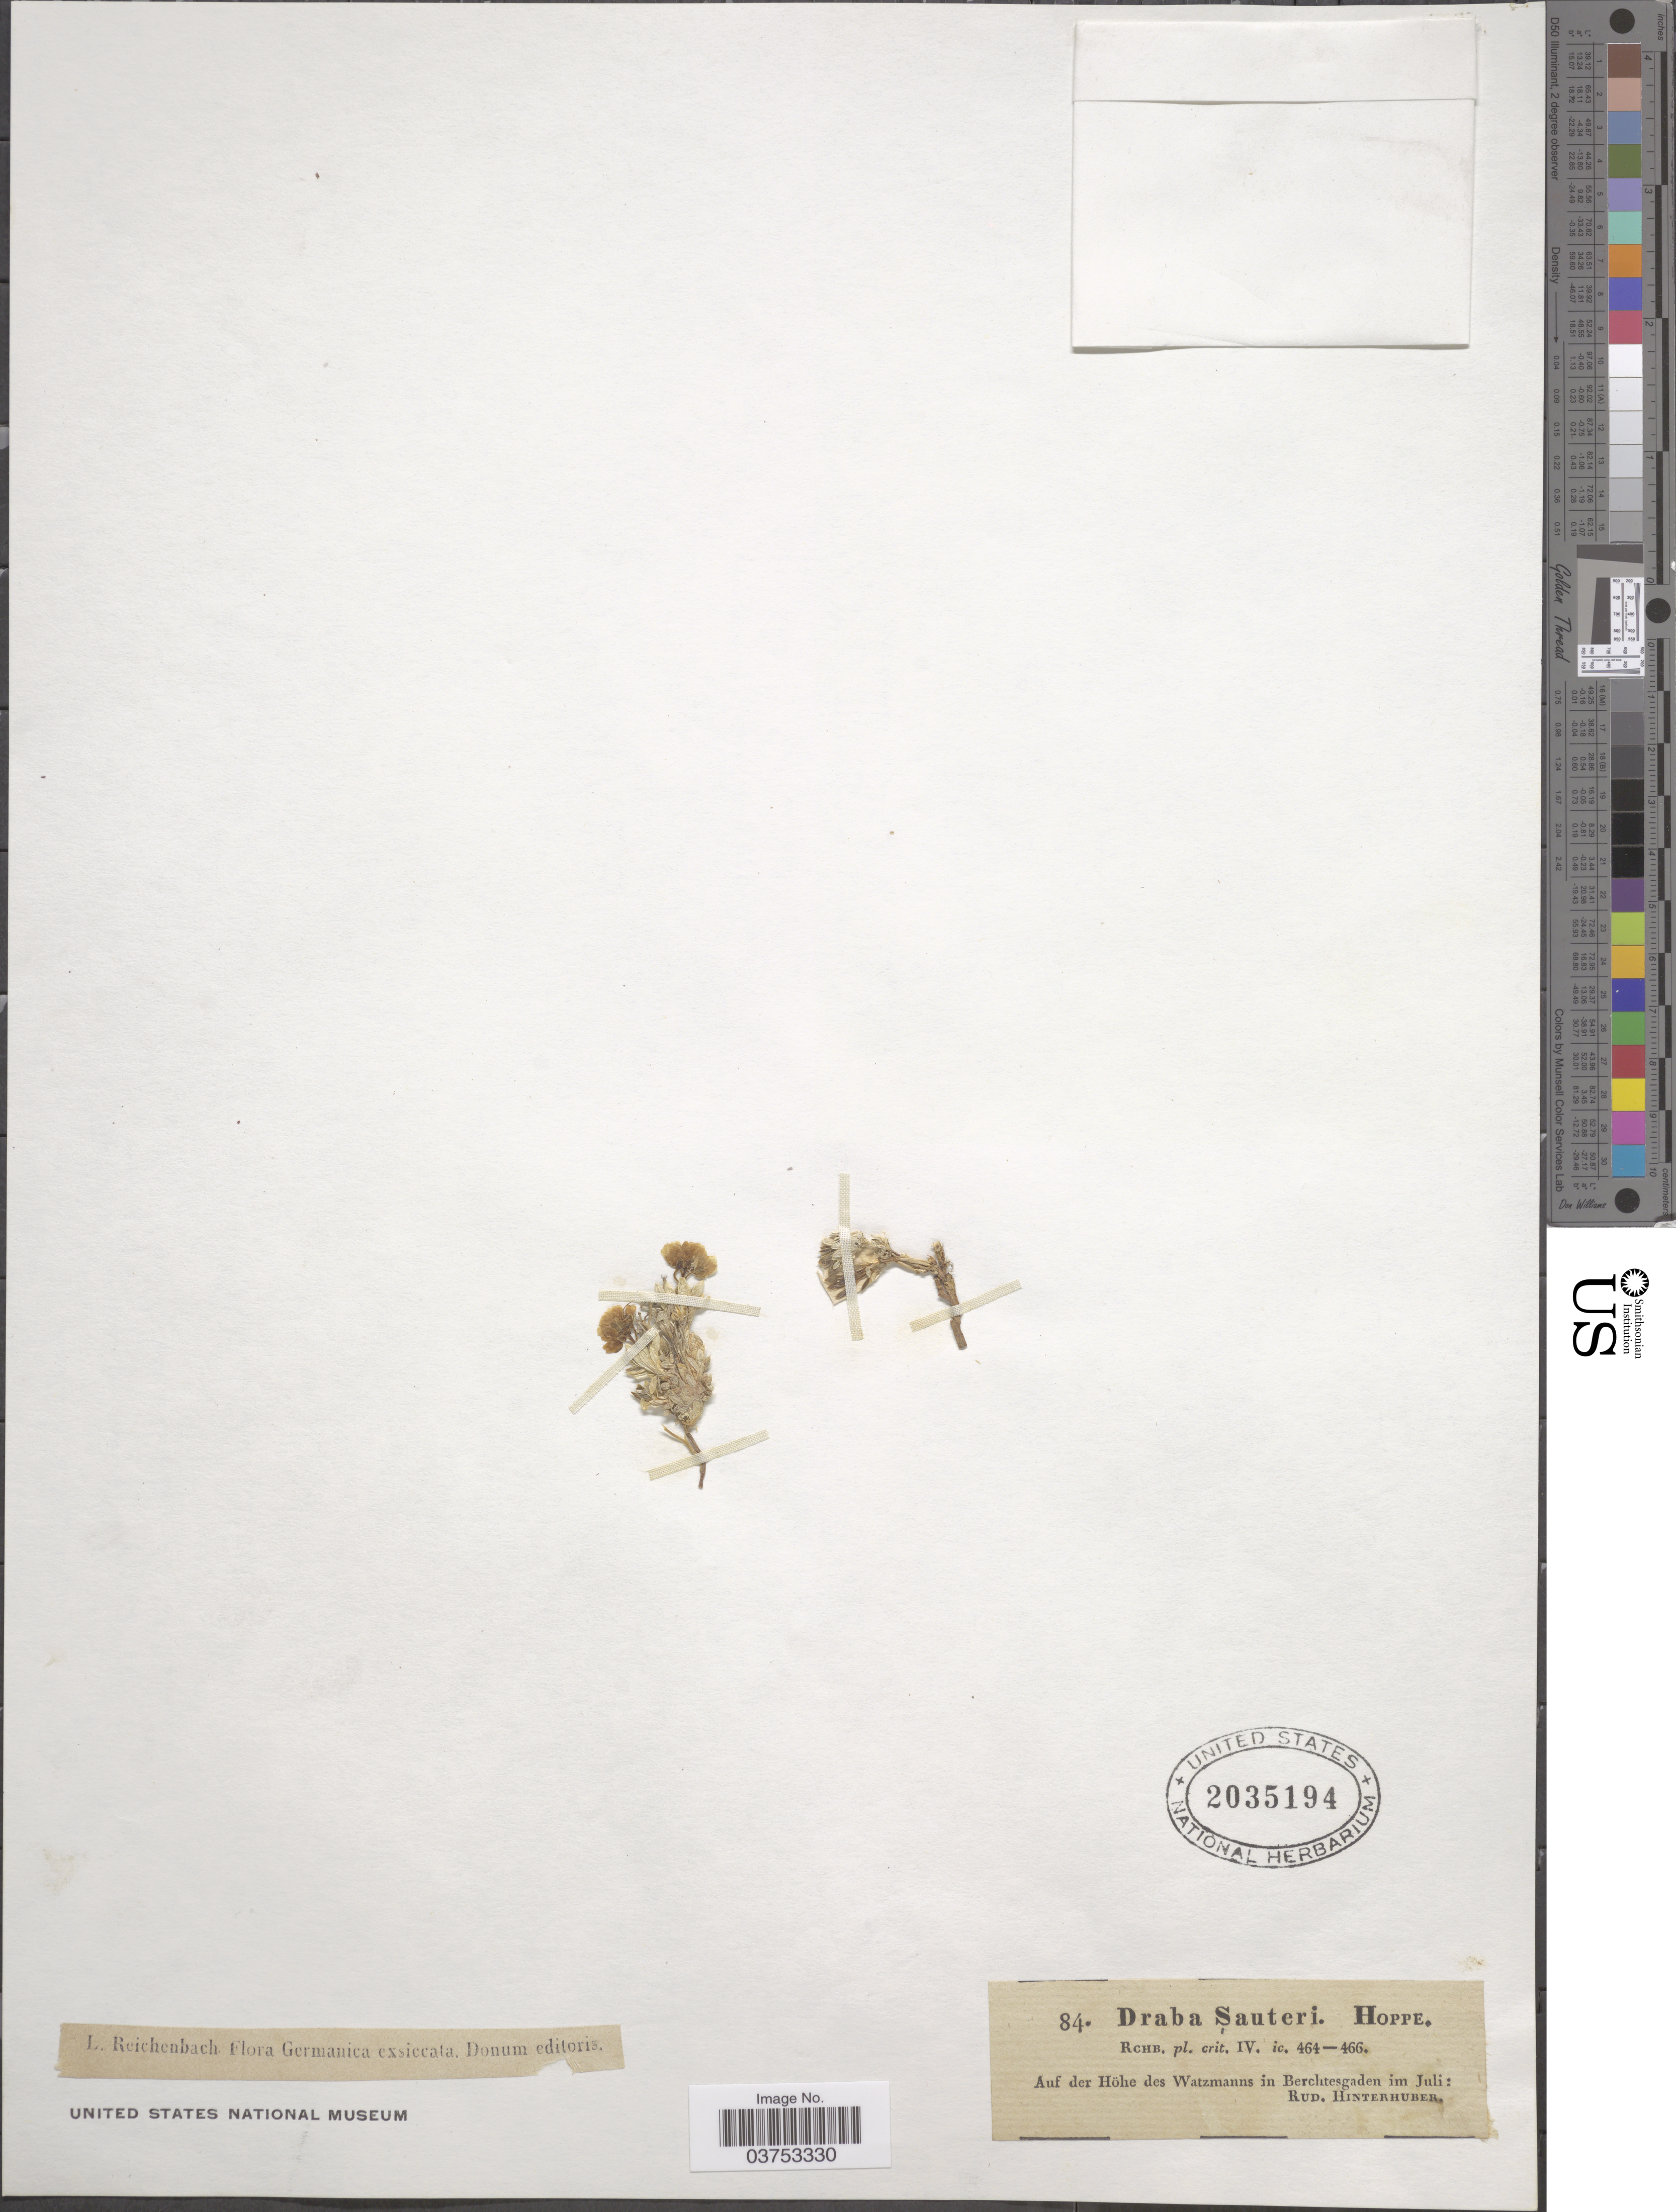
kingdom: Plantae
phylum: Tracheophyta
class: Magnoliopsida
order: Brassicales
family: Brassicaceae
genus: Draba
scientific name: Draba sauteri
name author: Hoppe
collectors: R. Hinterhuber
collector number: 84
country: Germany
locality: Auf der Höhe des Watzmanns in Berchtesgaden.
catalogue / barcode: US 2035194